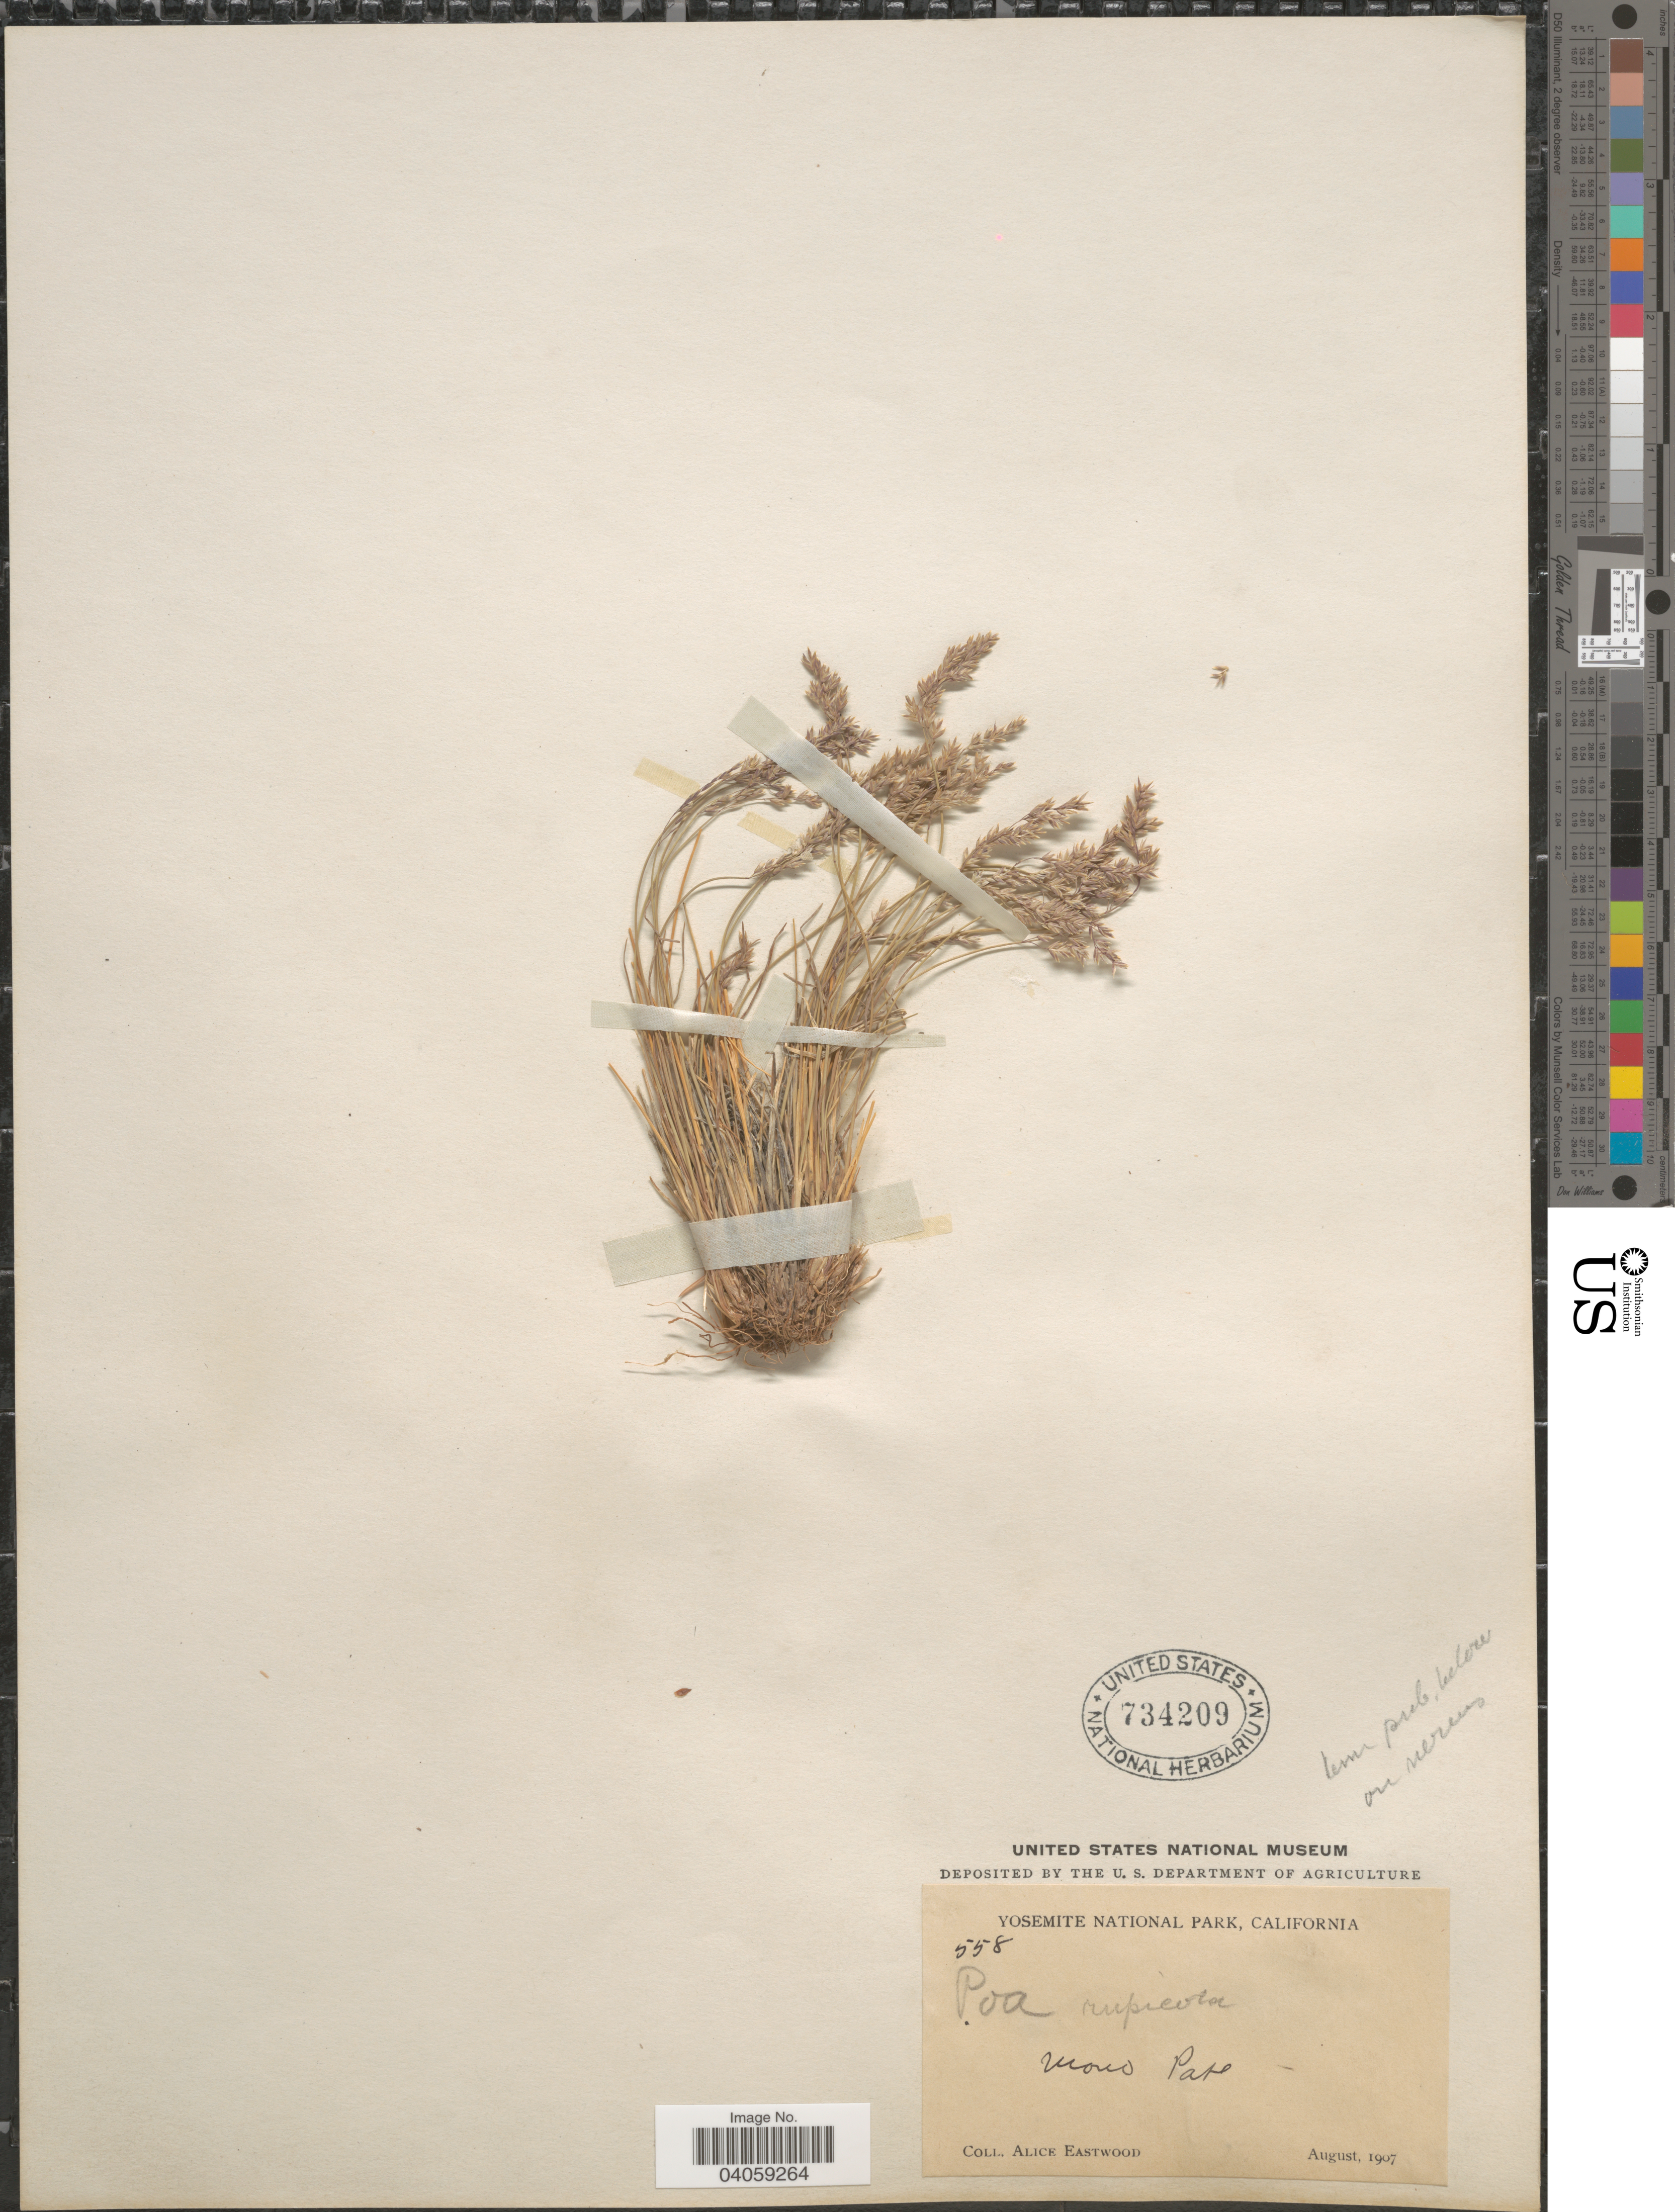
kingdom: Plantae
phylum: Tracheophyta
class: Liliopsida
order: Poales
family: Poaceae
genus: Poa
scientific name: Poa glauca subsp. rupicola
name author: (Nash) W.A. Weber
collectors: A. Eastwood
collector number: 558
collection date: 1907-08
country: United States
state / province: California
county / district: Mariposa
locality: Yosemite National Park. Mono Pass.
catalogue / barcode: US 734209